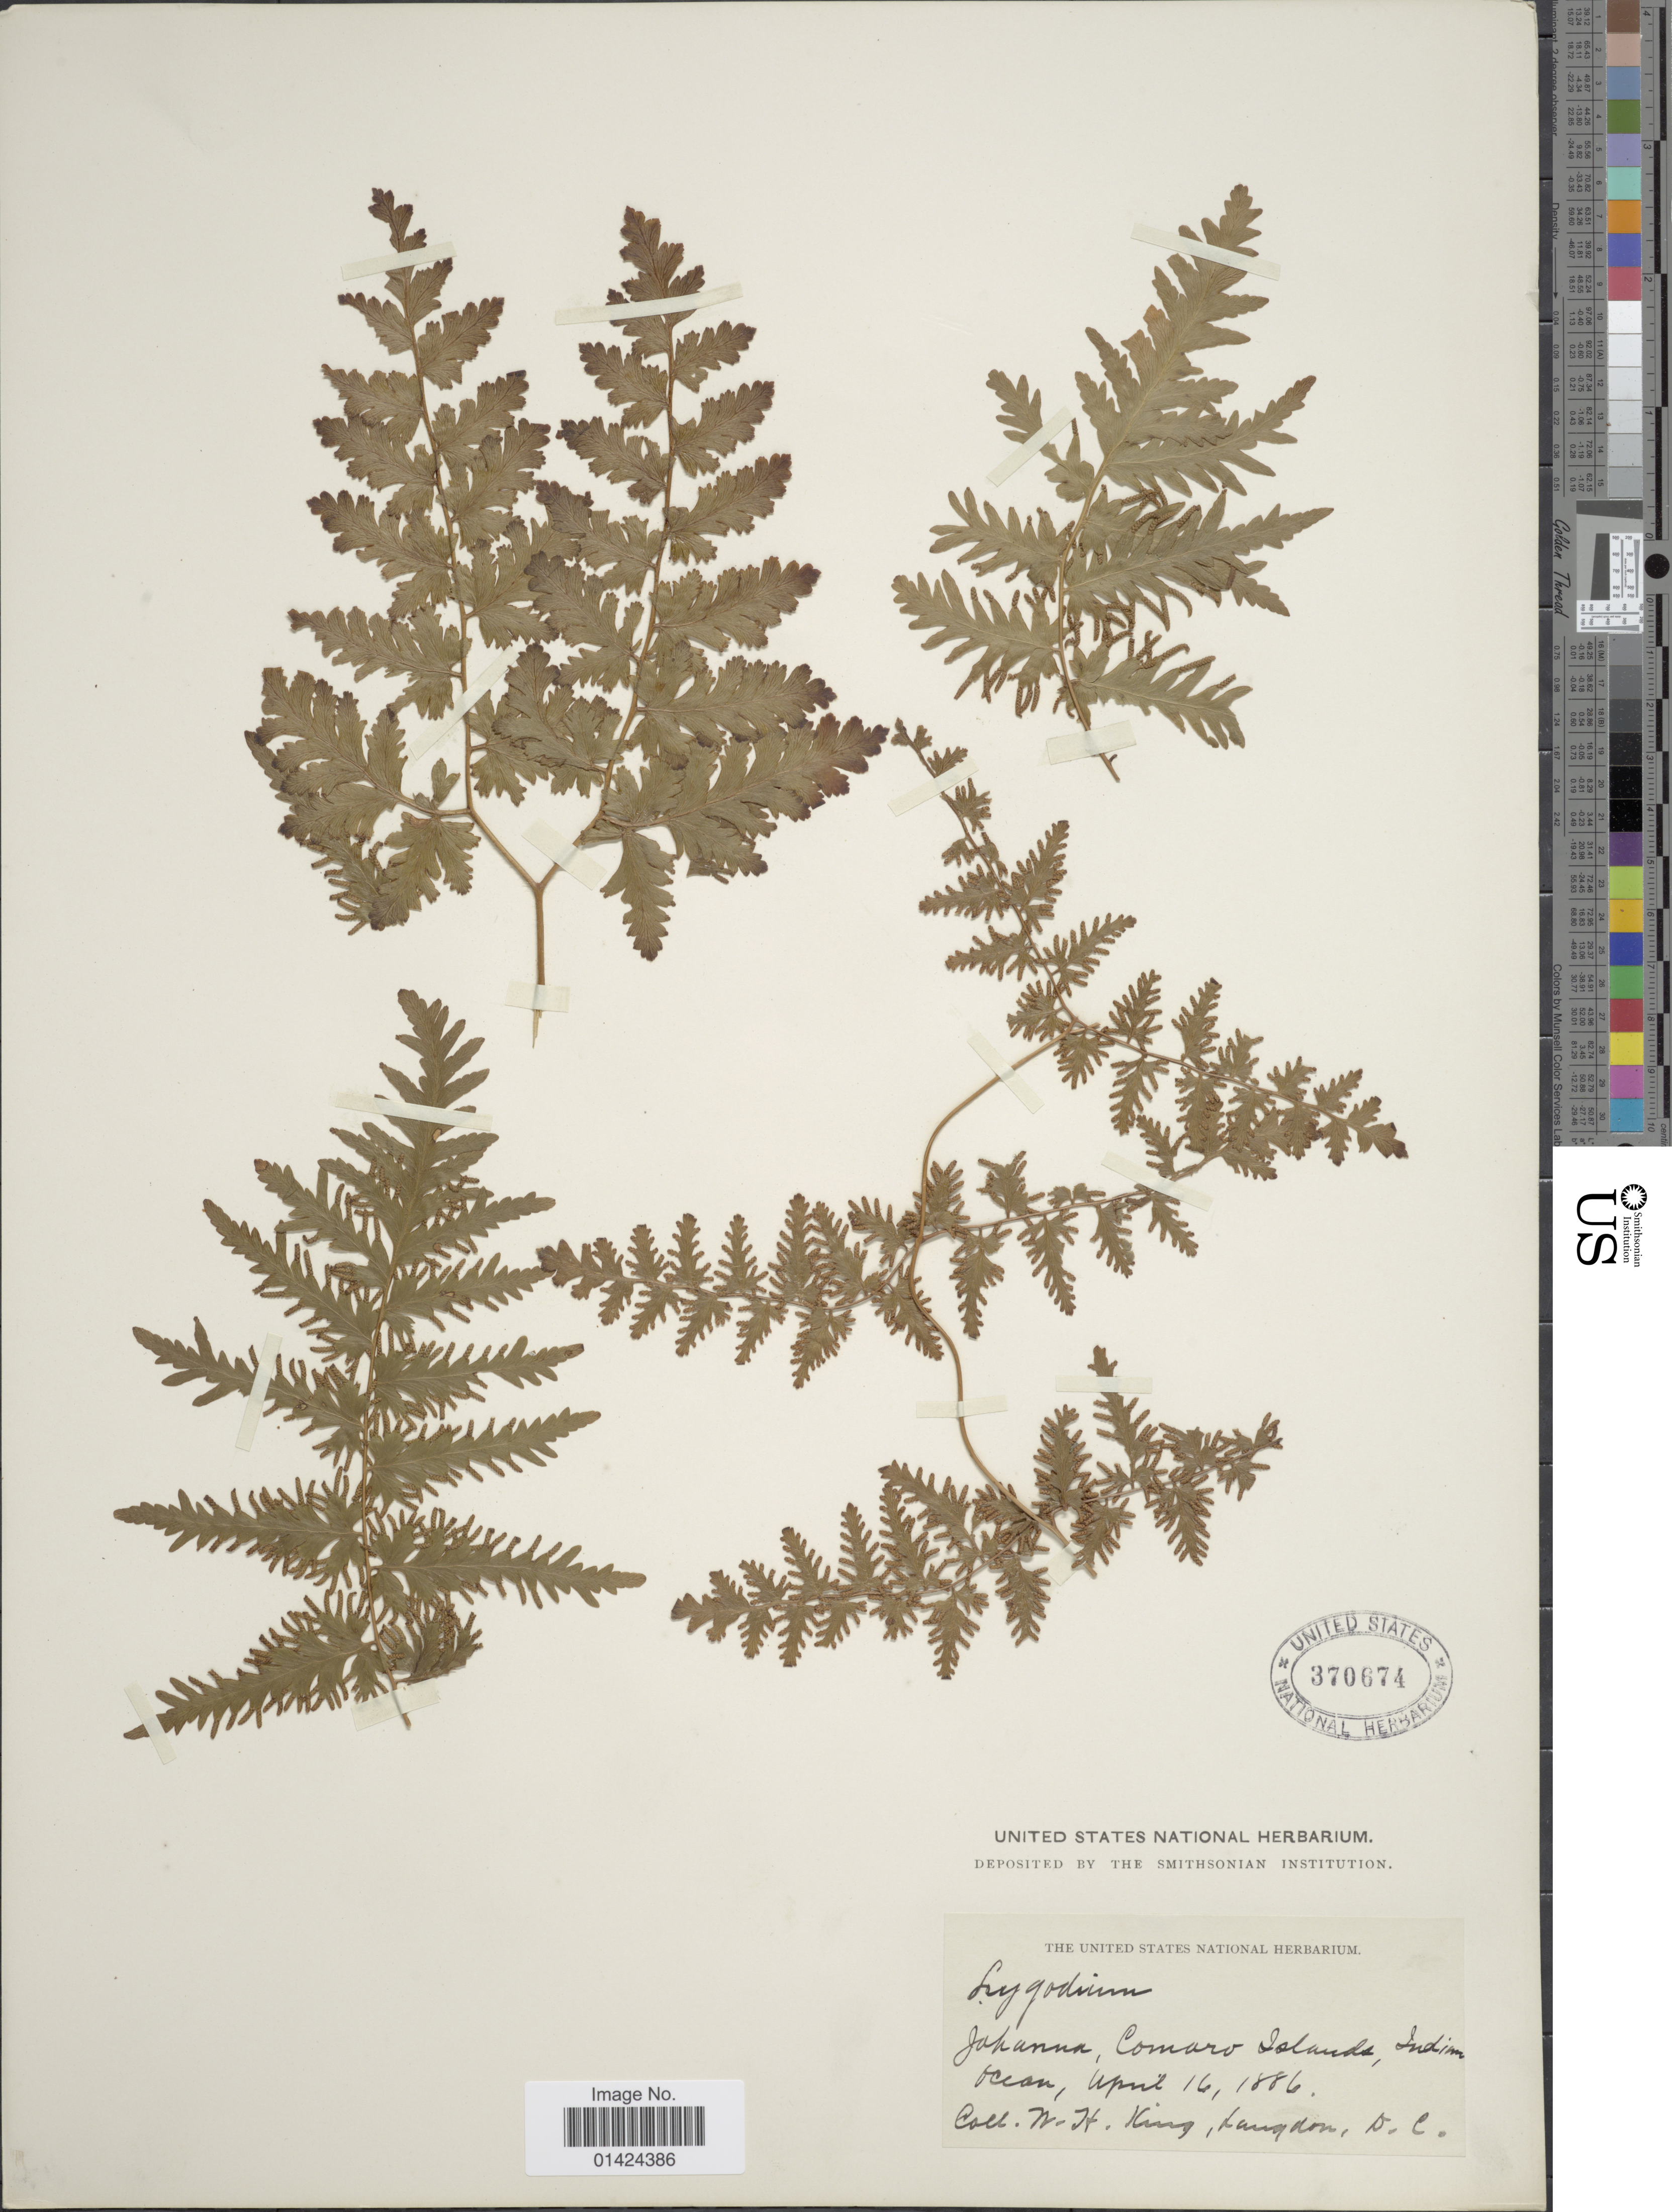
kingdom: Plantae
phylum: Tracheophyta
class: Polypodiopsida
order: Schizaeales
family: Lygodiaceae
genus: Lygodium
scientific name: Lygodium japonicum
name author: (Thunb.) Sw.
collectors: W. H. King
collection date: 1886-04-16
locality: Johanna, Comaro Islands, Indian ocean. [interpreted]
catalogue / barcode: US 370674